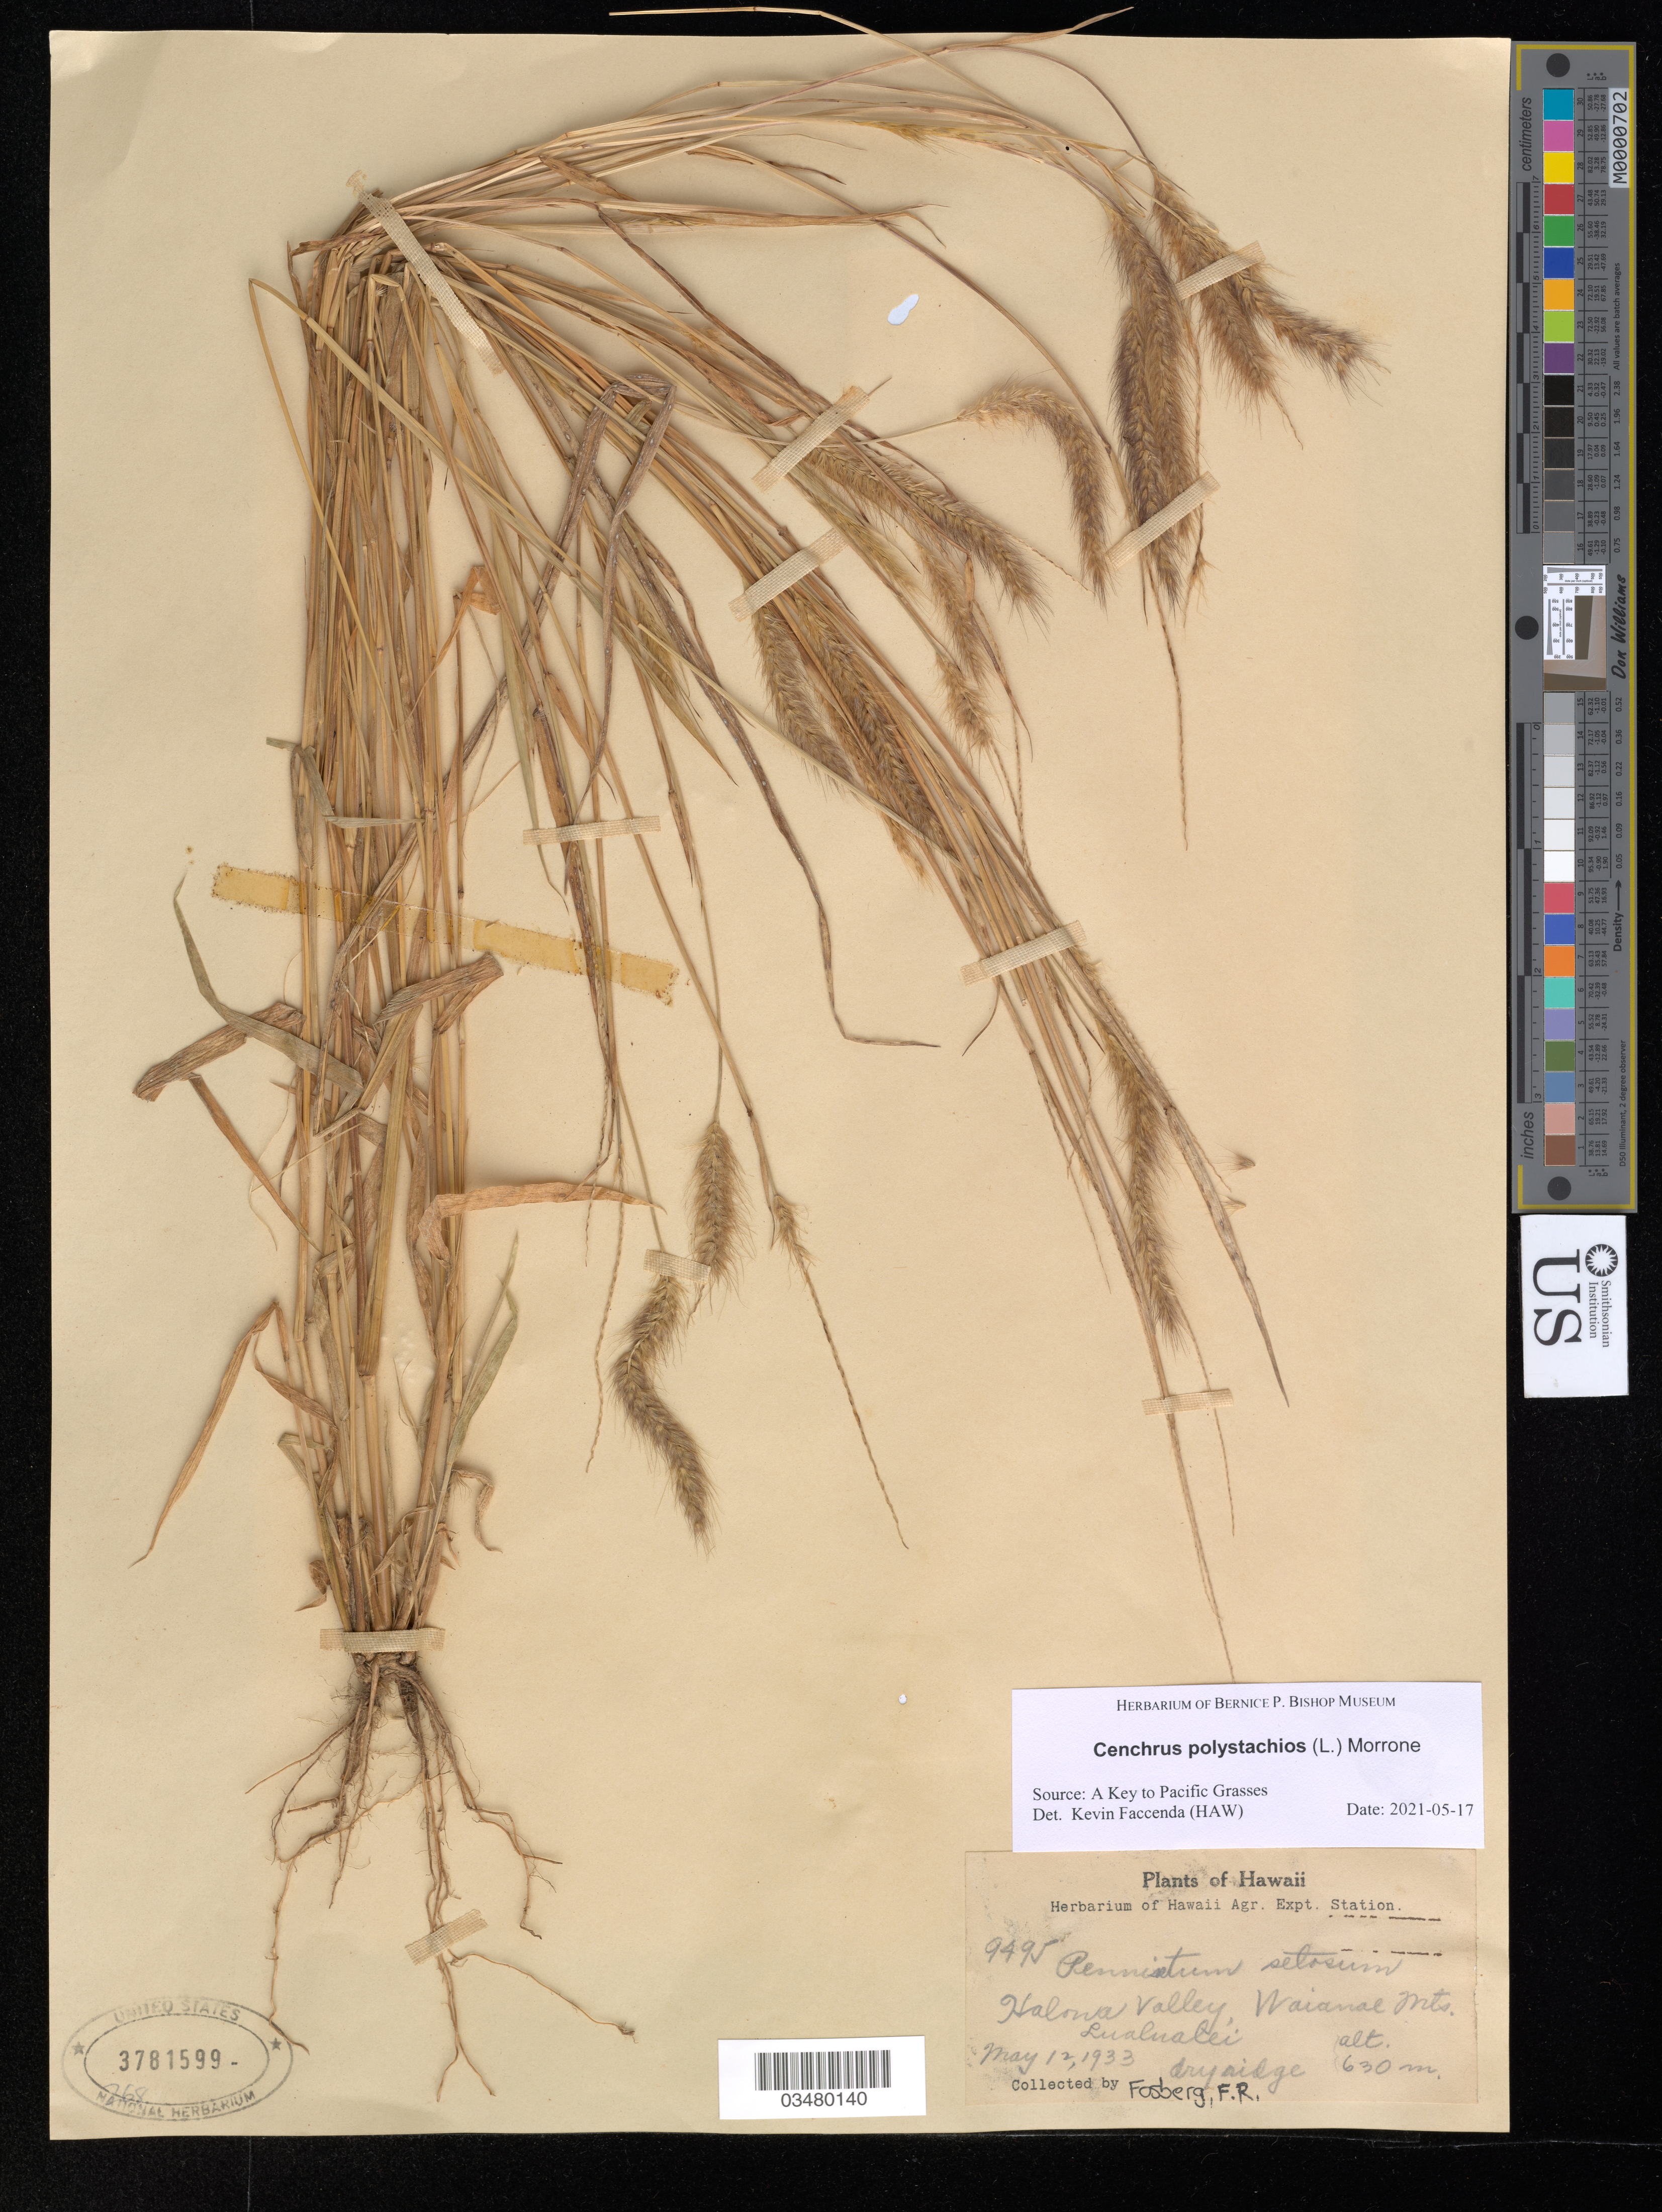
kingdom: Plantae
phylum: Tracheophyta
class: Liliopsida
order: Poales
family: Poaceae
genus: Cenchrus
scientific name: Cenchrus polystachios subsp. setosus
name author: (Sw.) P.M. Peterson & Y. Herrera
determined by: Wagner, W. L., (BOT), Smithsonian Institution - National Museum of Natural History (UNITED STATES)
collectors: F. R. Fosberg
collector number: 9495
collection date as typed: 12 May 1933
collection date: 1933-05-12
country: United States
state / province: Hawaii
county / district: Honolulu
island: Oahu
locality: Halona Valley, Waianae Mountains, Lualualei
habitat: Dry ridge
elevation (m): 630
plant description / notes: Collector name determined by duplicate sheet (US2487290) held at US.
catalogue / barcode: US 3781599